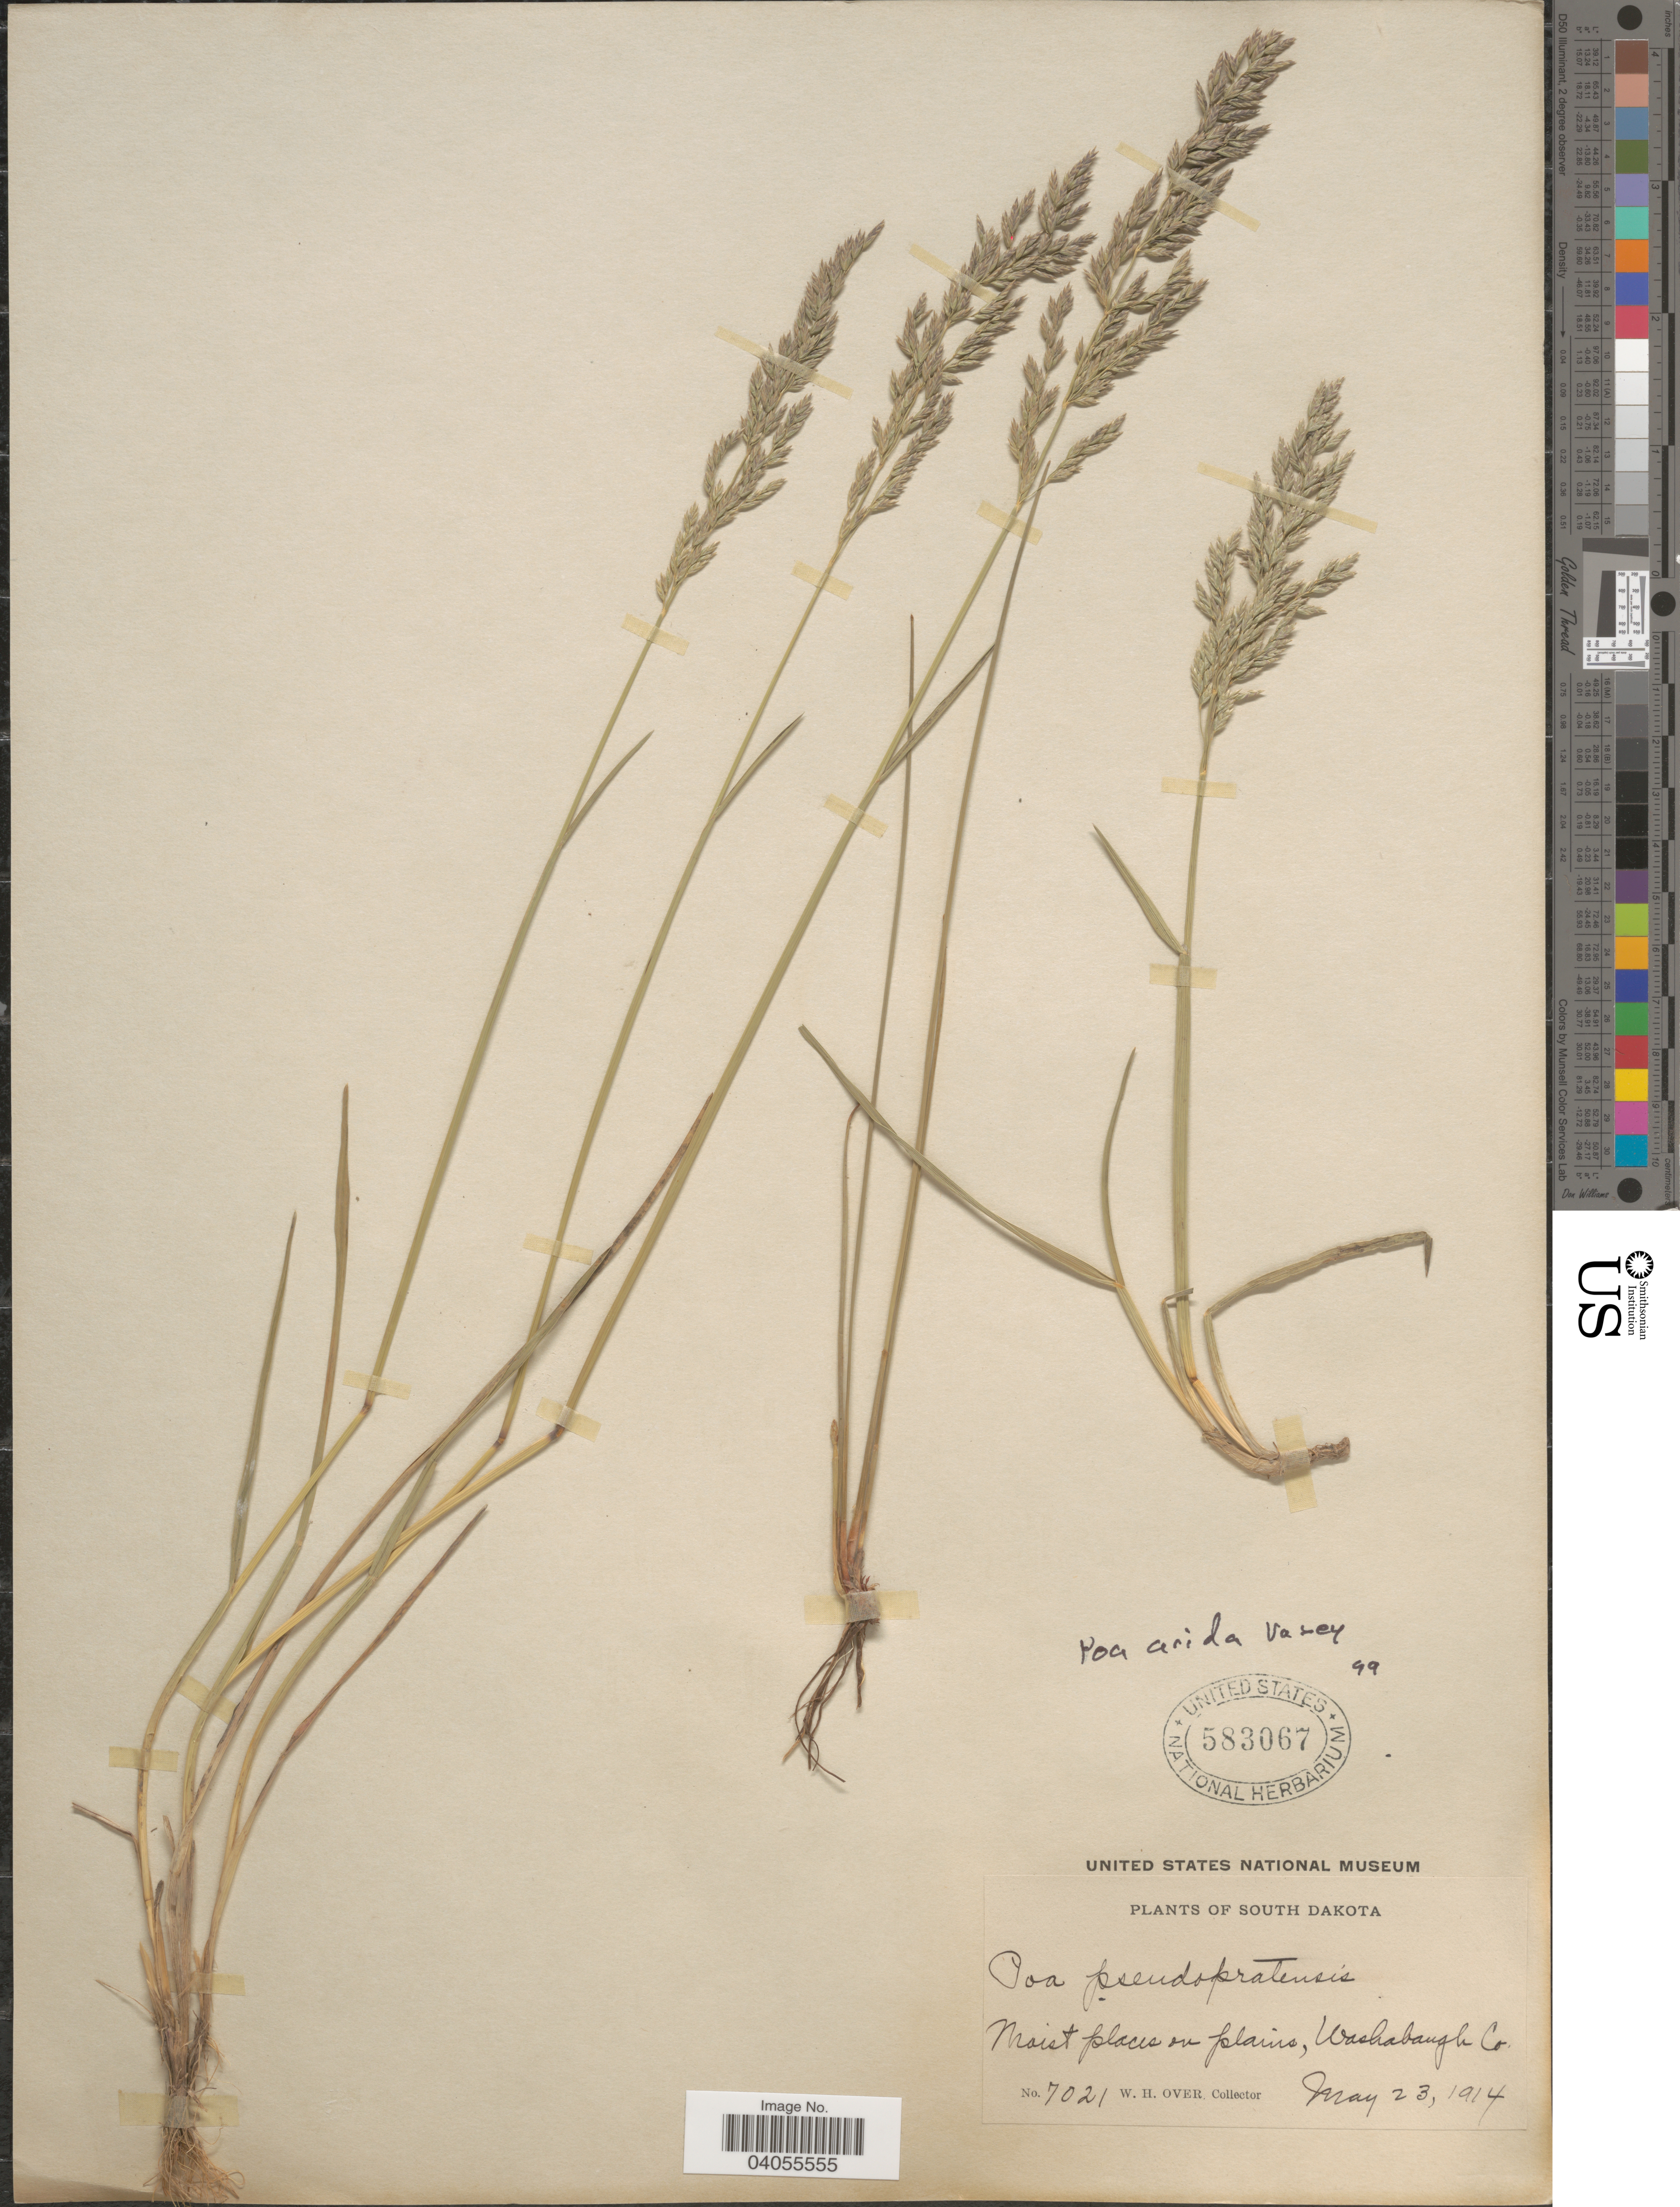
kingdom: Plantae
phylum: Tracheophyta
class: Liliopsida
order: Poales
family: Poaceae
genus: Poa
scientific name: Poa arida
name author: Vasey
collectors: W. Over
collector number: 7021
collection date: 1914-05-23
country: United States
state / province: South Dakota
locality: Moist places on plains, Washabaugh Co.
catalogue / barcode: US 583067